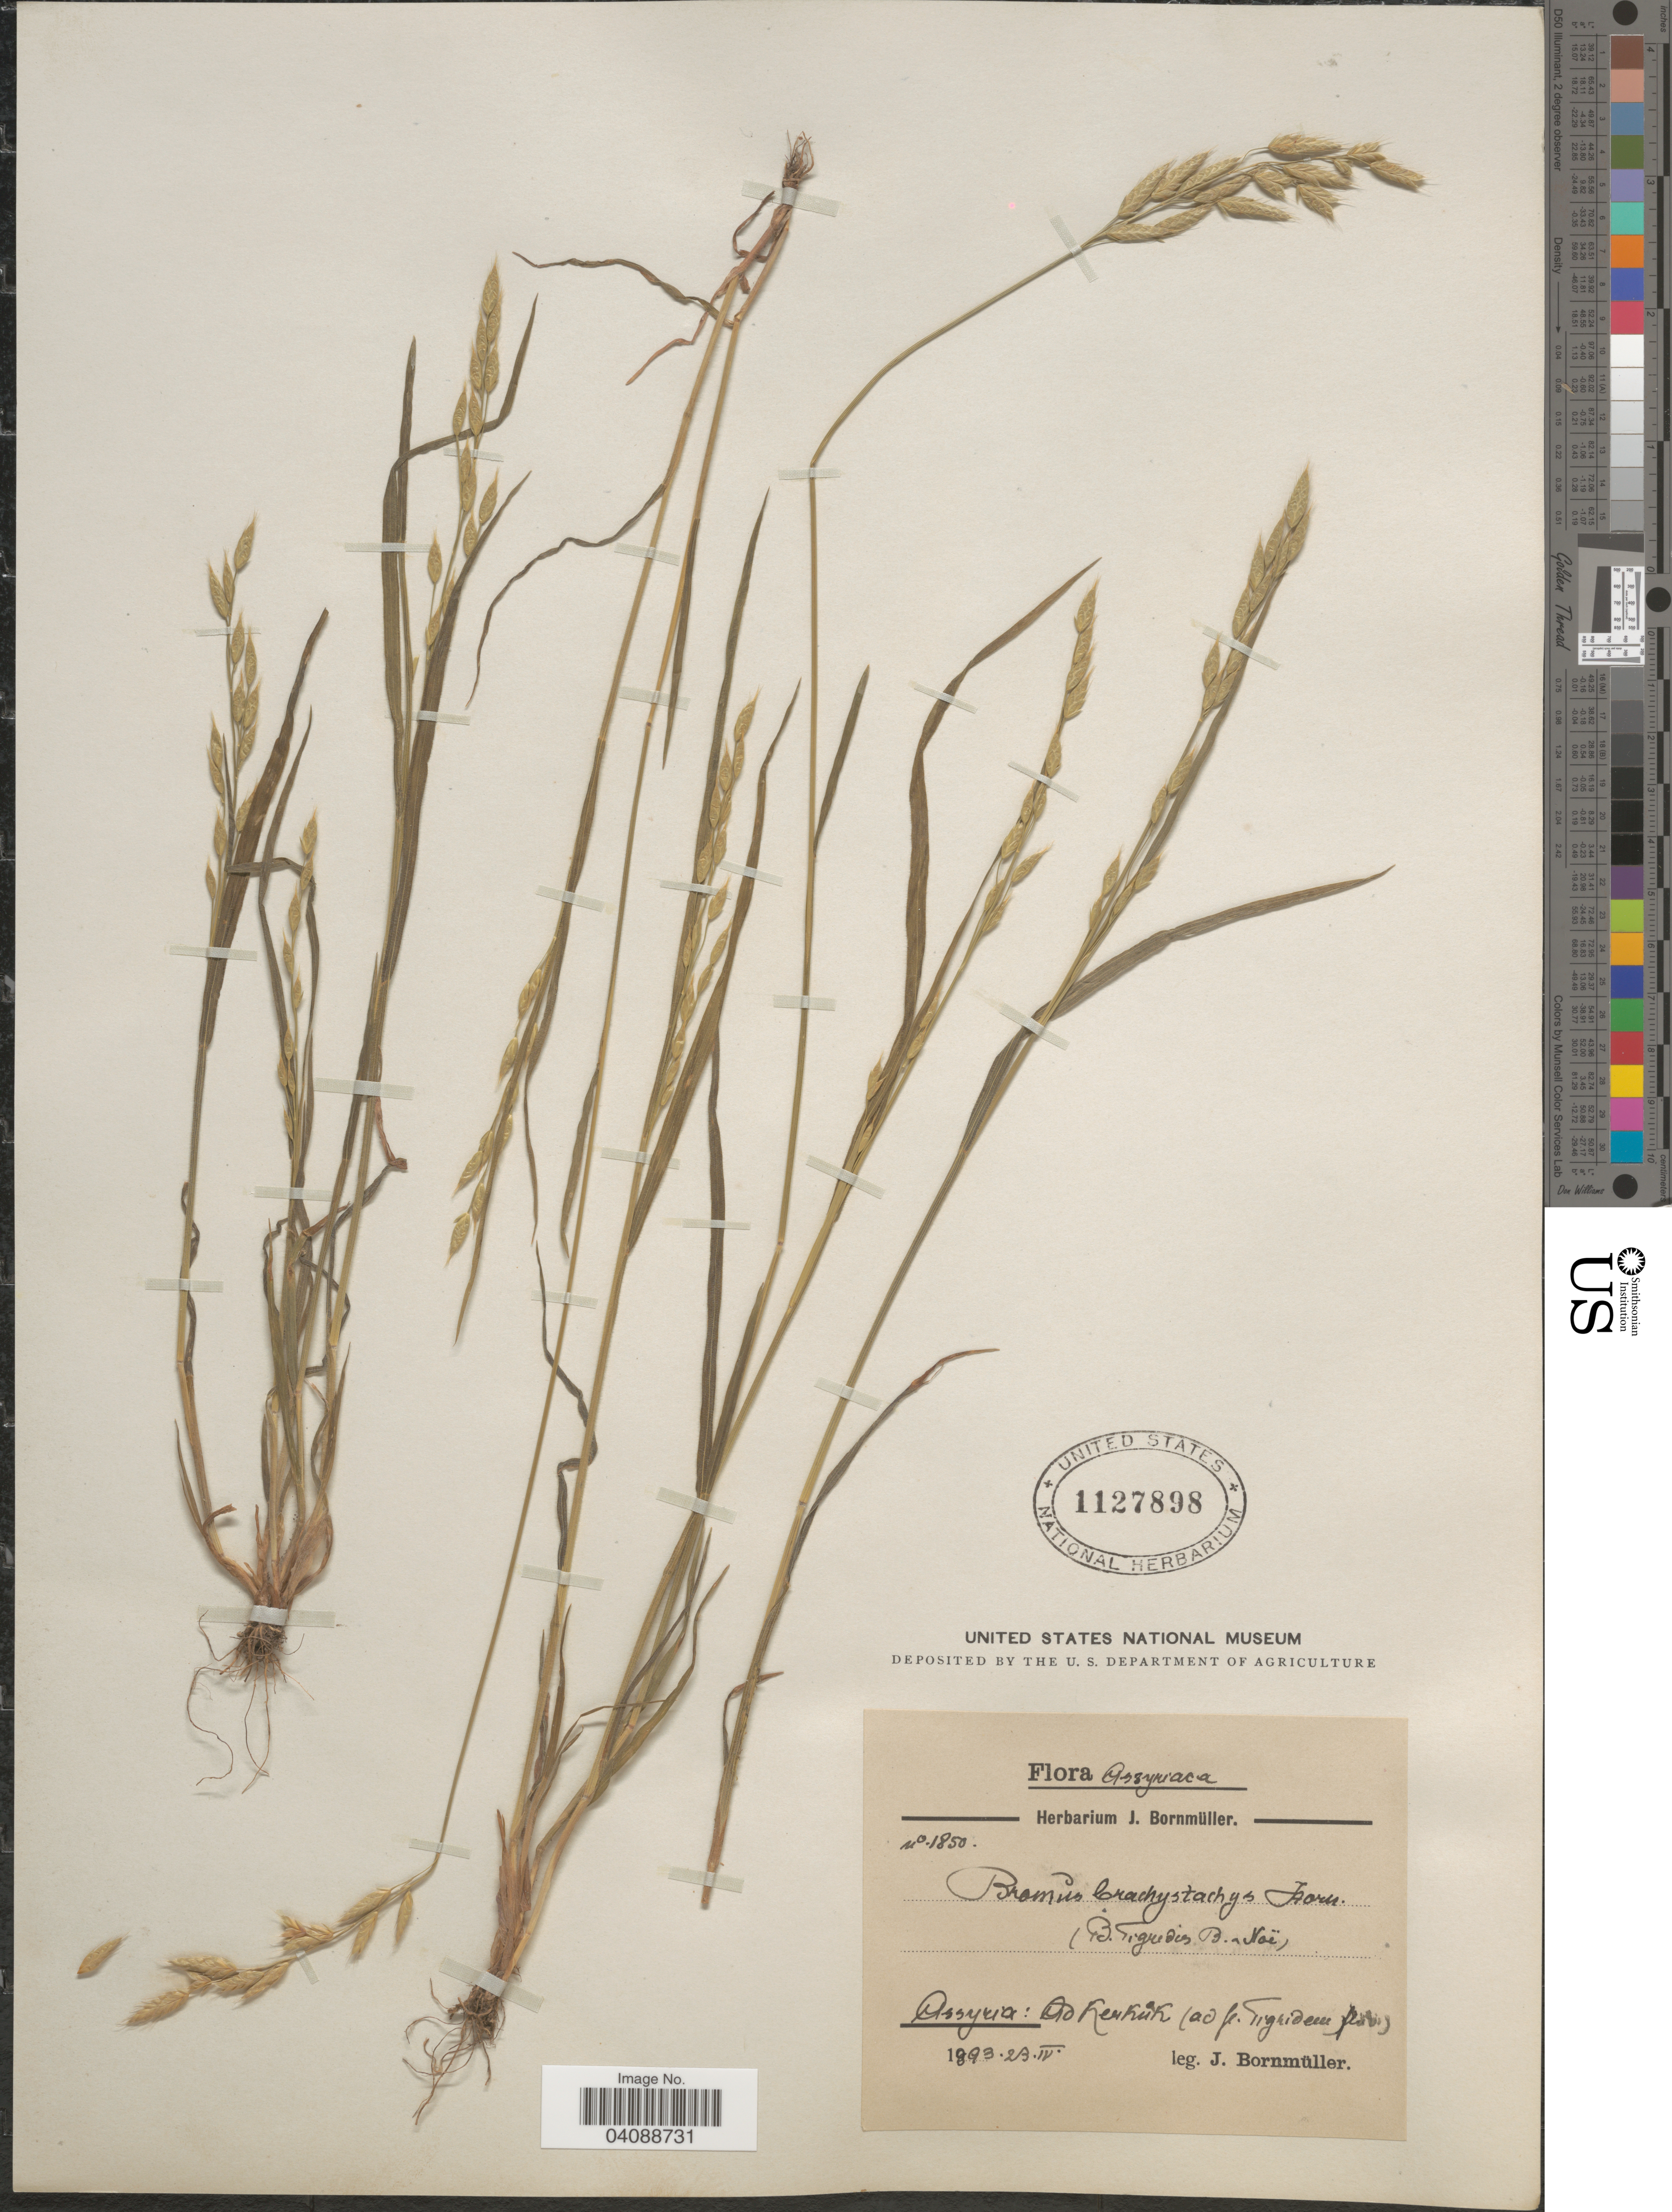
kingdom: Plantae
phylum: Tracheophyta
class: Liliopsida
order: Poales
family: Poaceae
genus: Bromus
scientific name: Bromus brachystachys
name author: Hornung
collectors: J. Bornmüller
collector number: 1850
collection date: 1993-04-23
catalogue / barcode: US 1127898